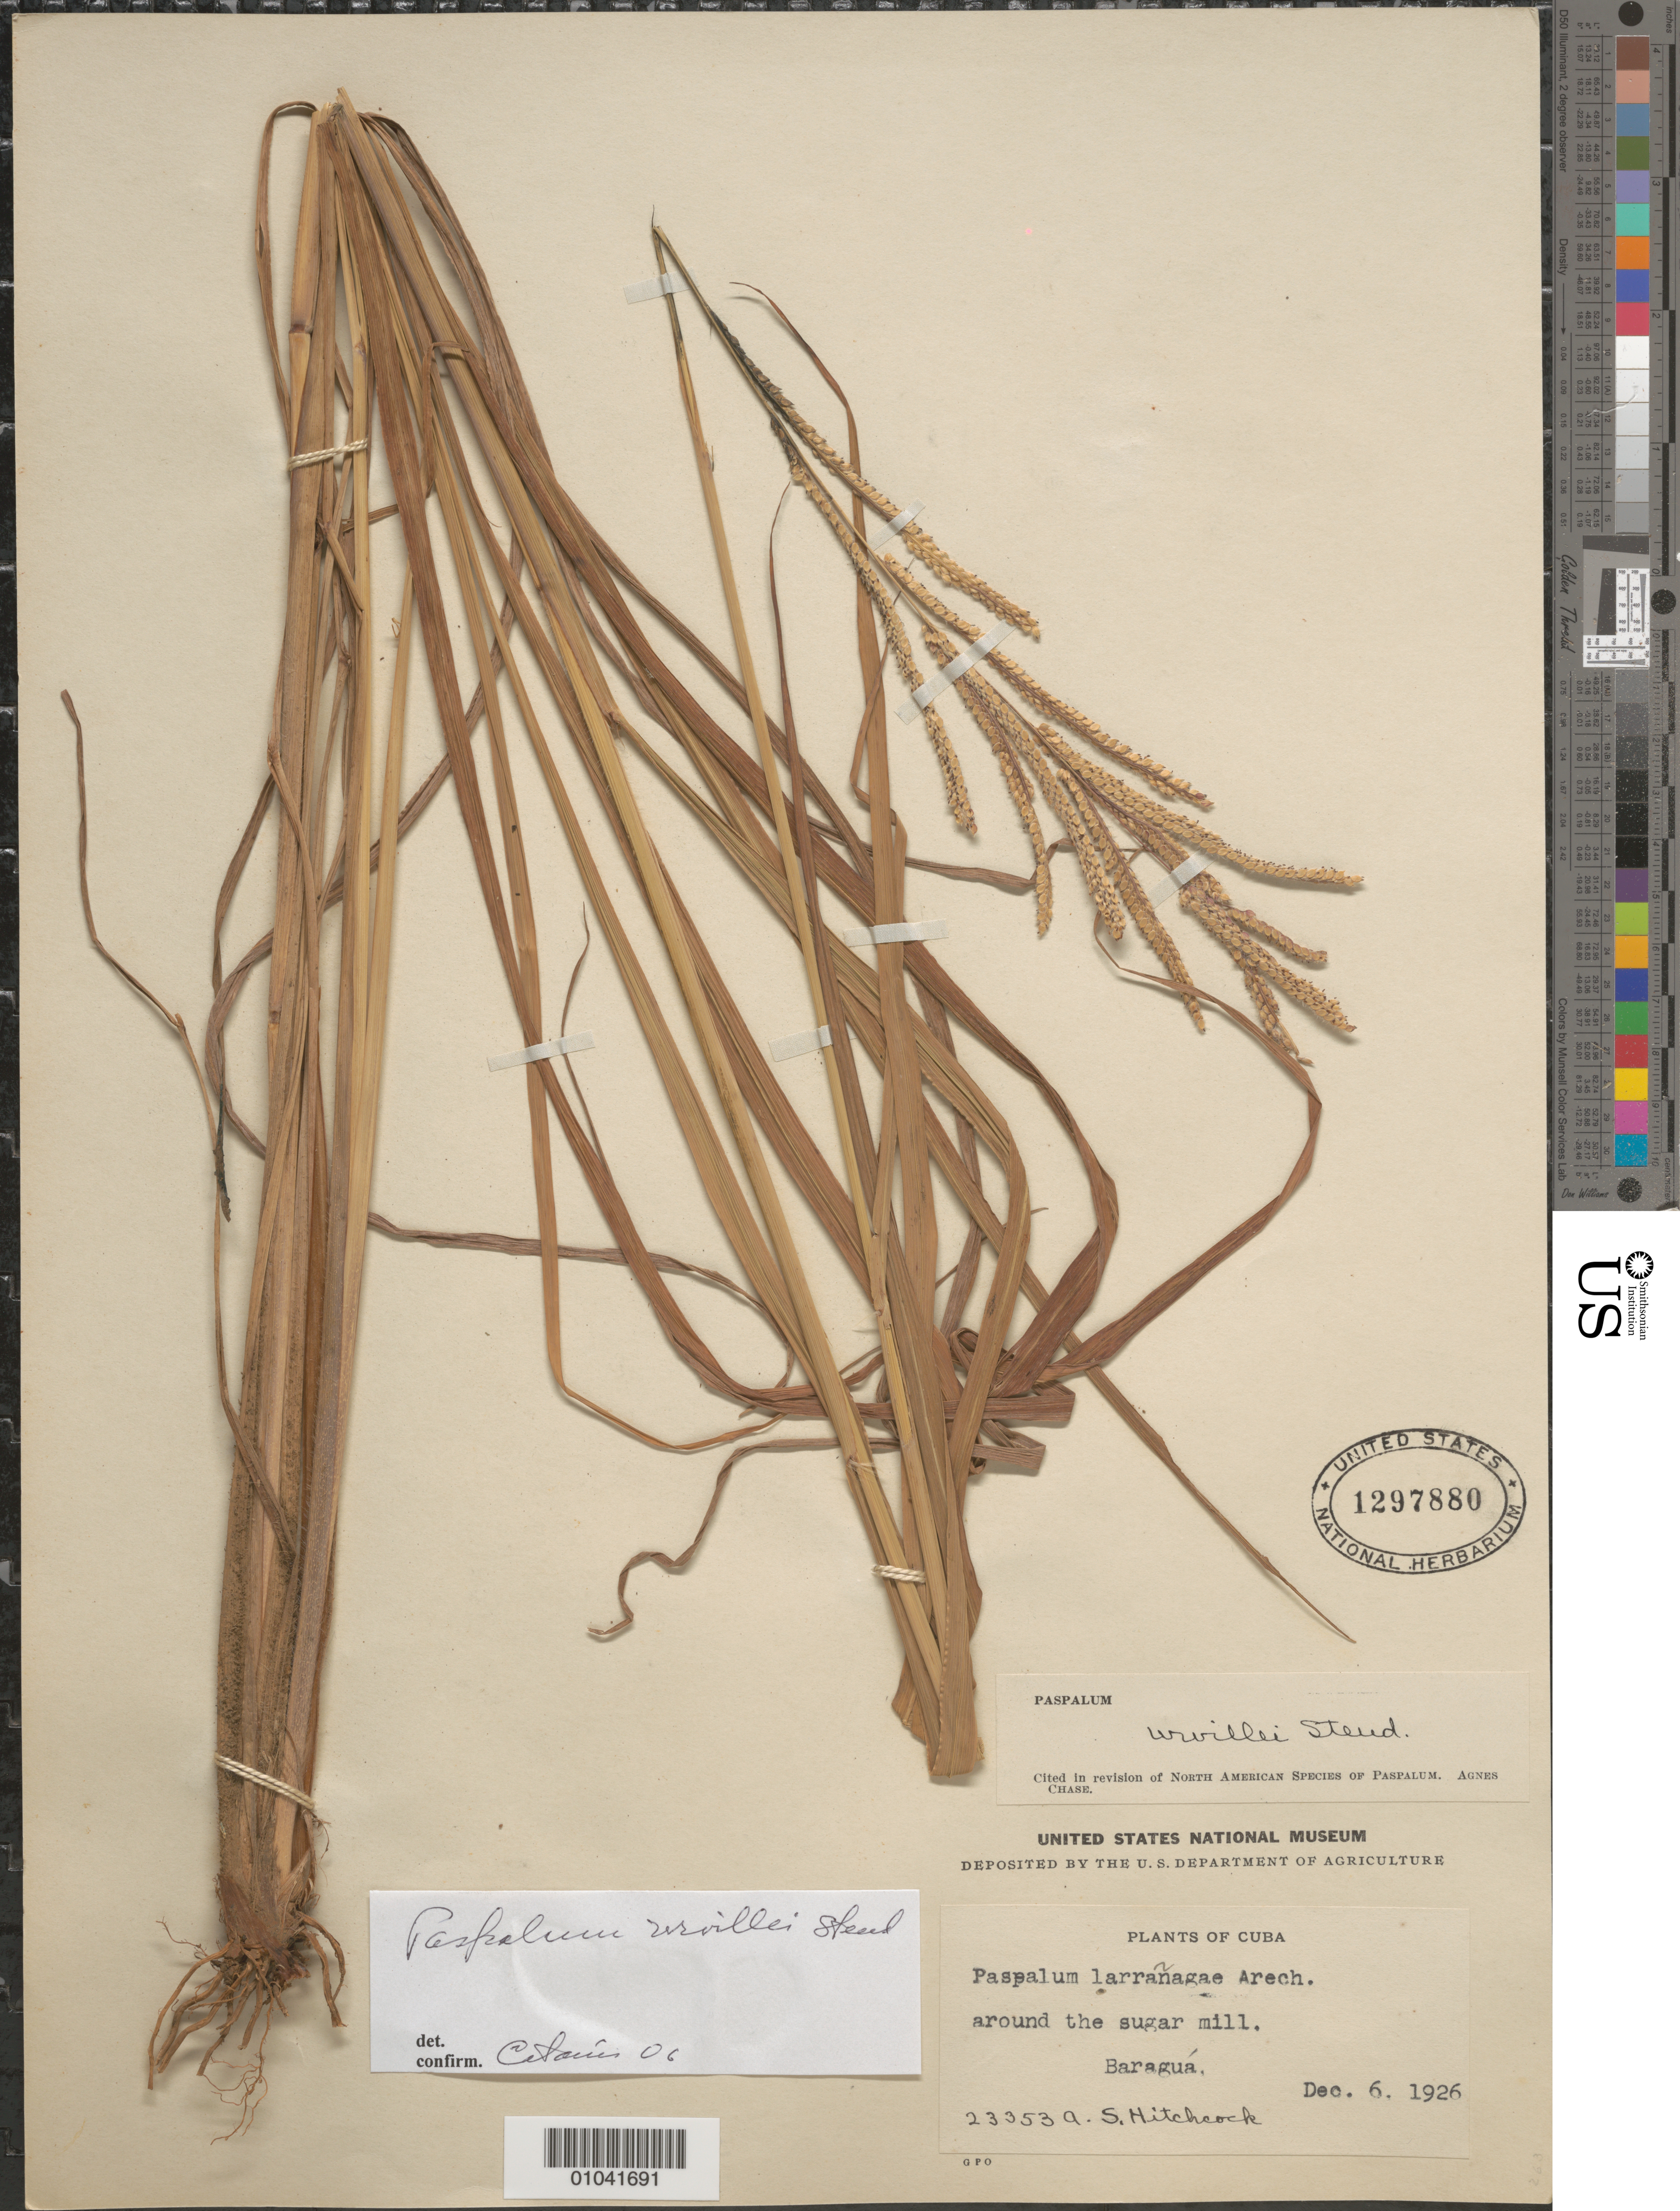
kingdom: Plantae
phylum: Tracheophyta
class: Liliopsida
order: Poales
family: Poaceae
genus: Paspalum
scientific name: Paspalum urvillei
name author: Steud.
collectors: A. S. Hitchcock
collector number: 23353a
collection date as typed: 06 Dec 1926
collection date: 1926-12-06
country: Cuba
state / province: Ciego de Ávila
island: Cuba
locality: Baragua, around the sugar mill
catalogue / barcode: US 1297880